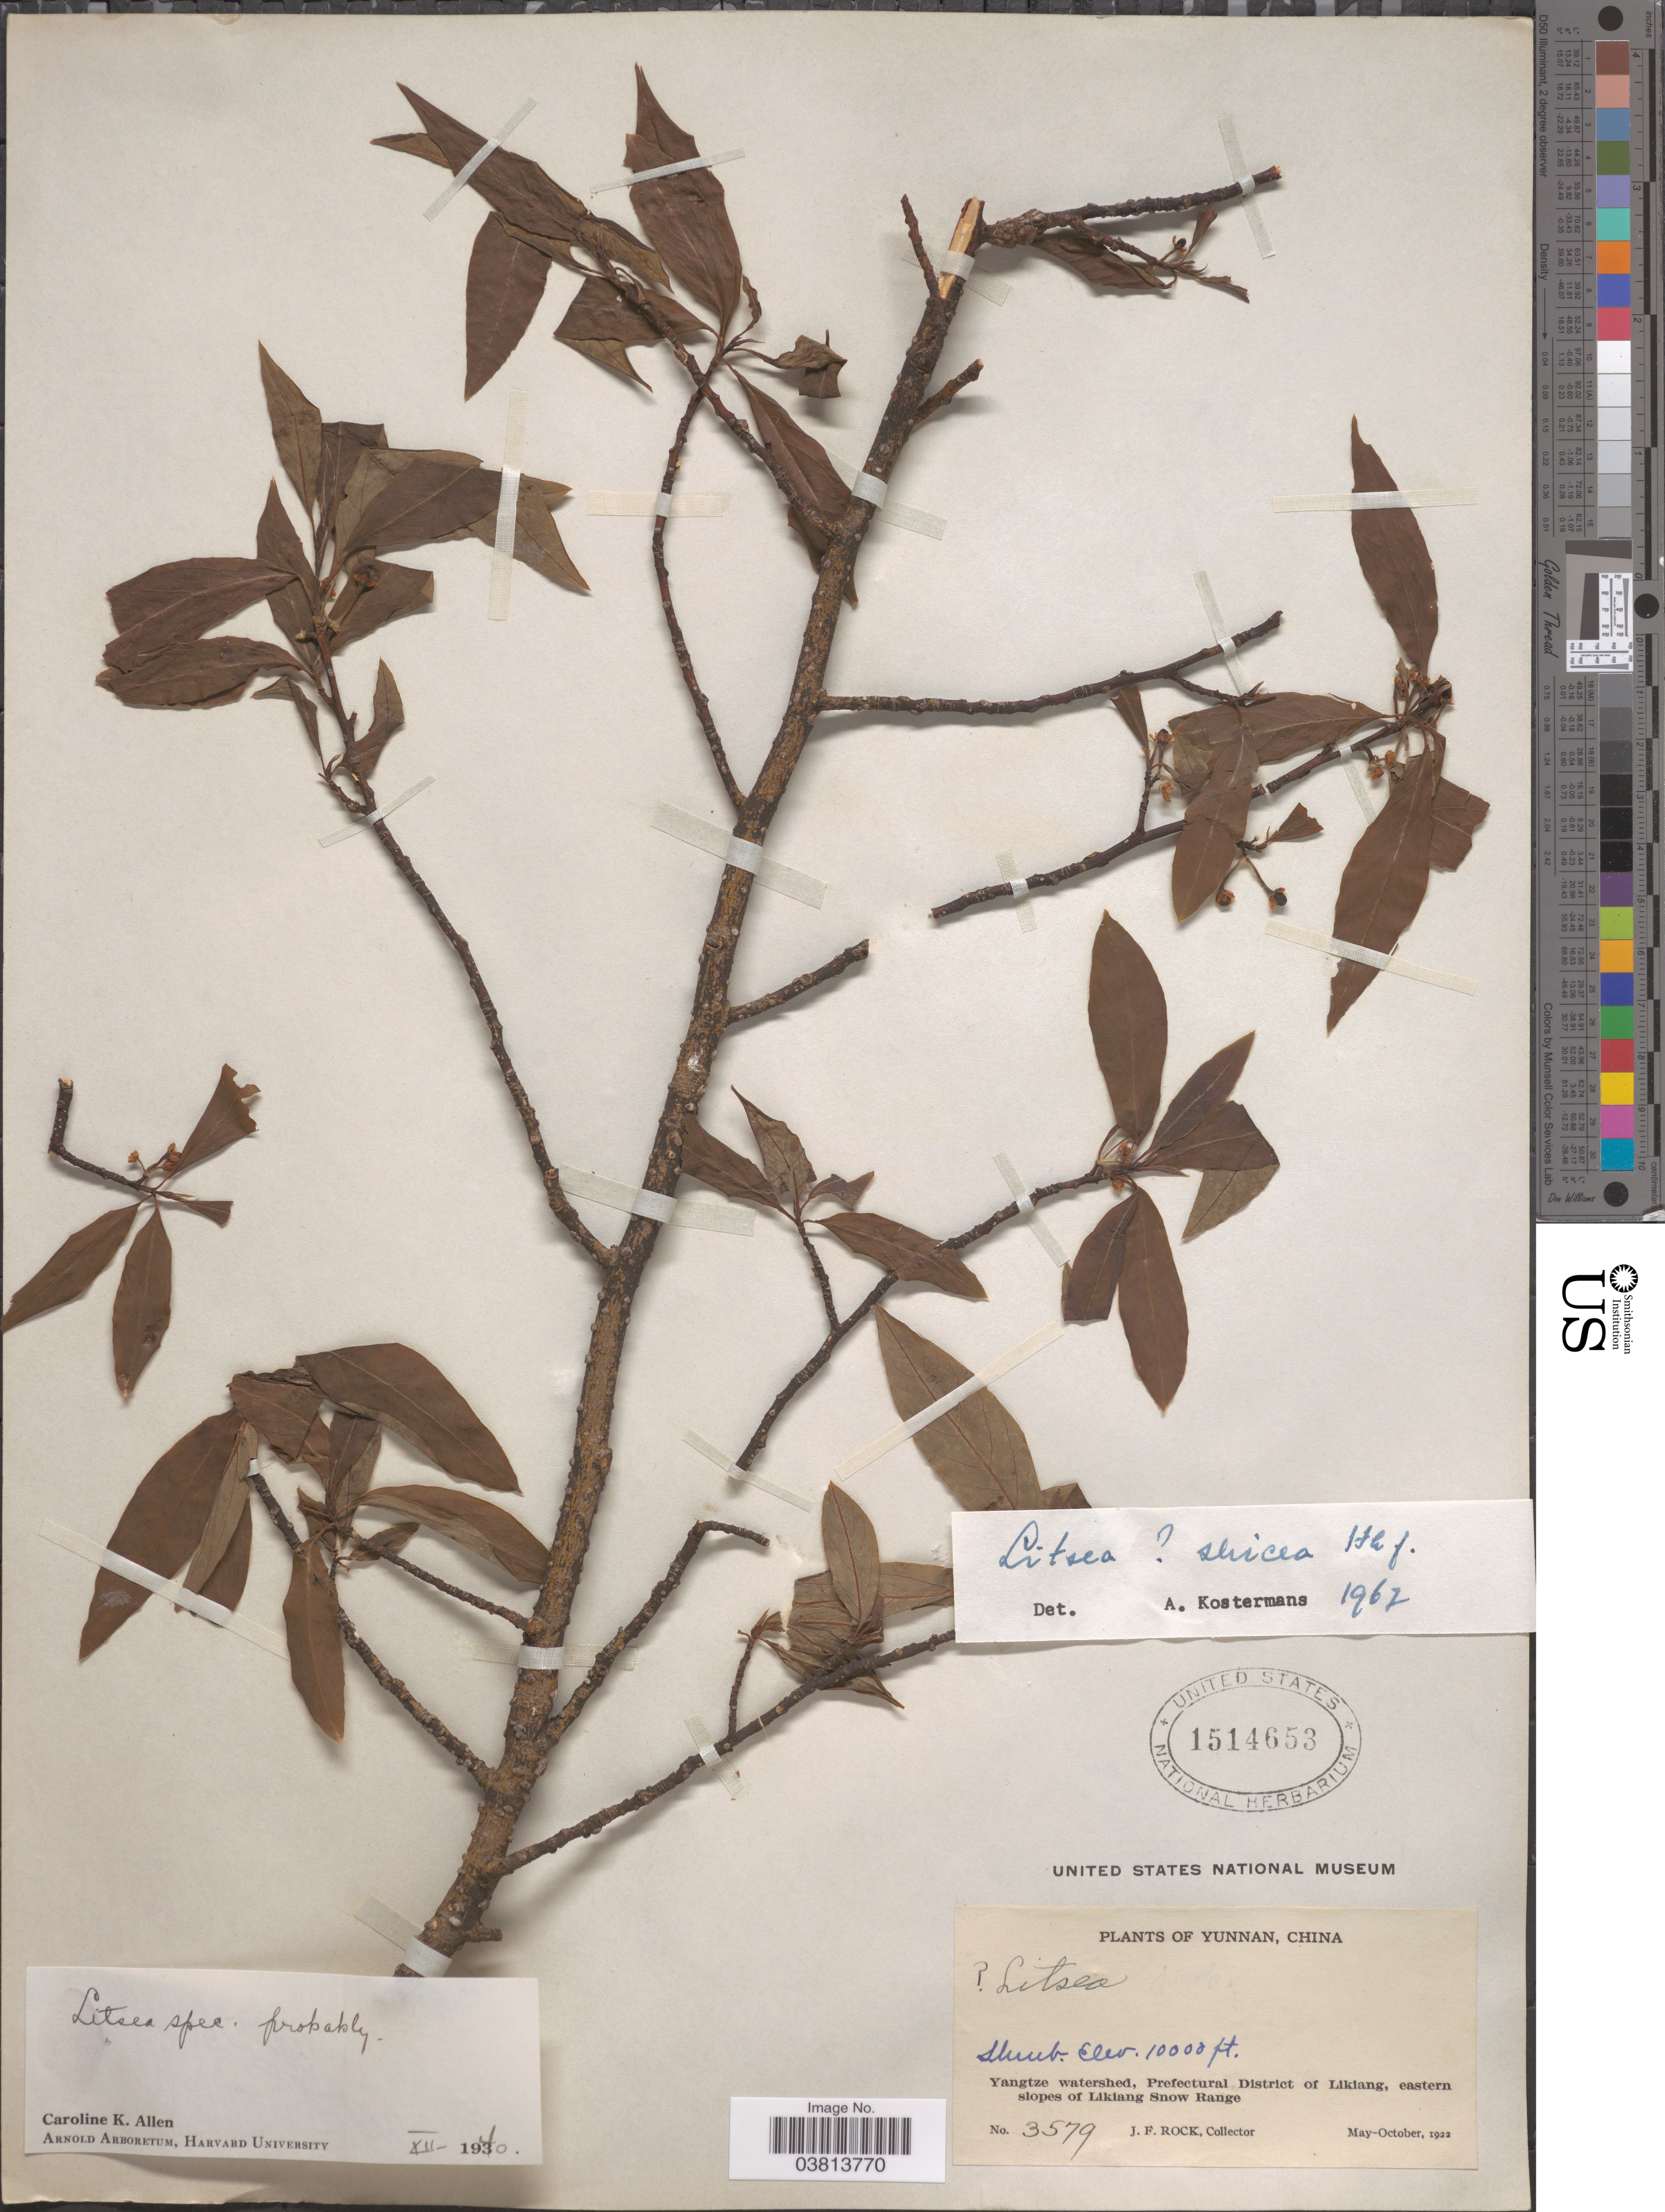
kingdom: Plantae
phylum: Tracheophyta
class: Magnoliopsida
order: Laurales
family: Lauraceae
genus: Litsea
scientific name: Litsea sericea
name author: (Wall. ex Nees) Hook. f.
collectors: J. Rock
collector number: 3579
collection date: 1922-05/1922-10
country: China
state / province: Yunnan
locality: Yangtze watershed, Prefectural District of Likiang, eastern slopes of Likiang Snow Range.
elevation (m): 3048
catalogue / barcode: US 1514653